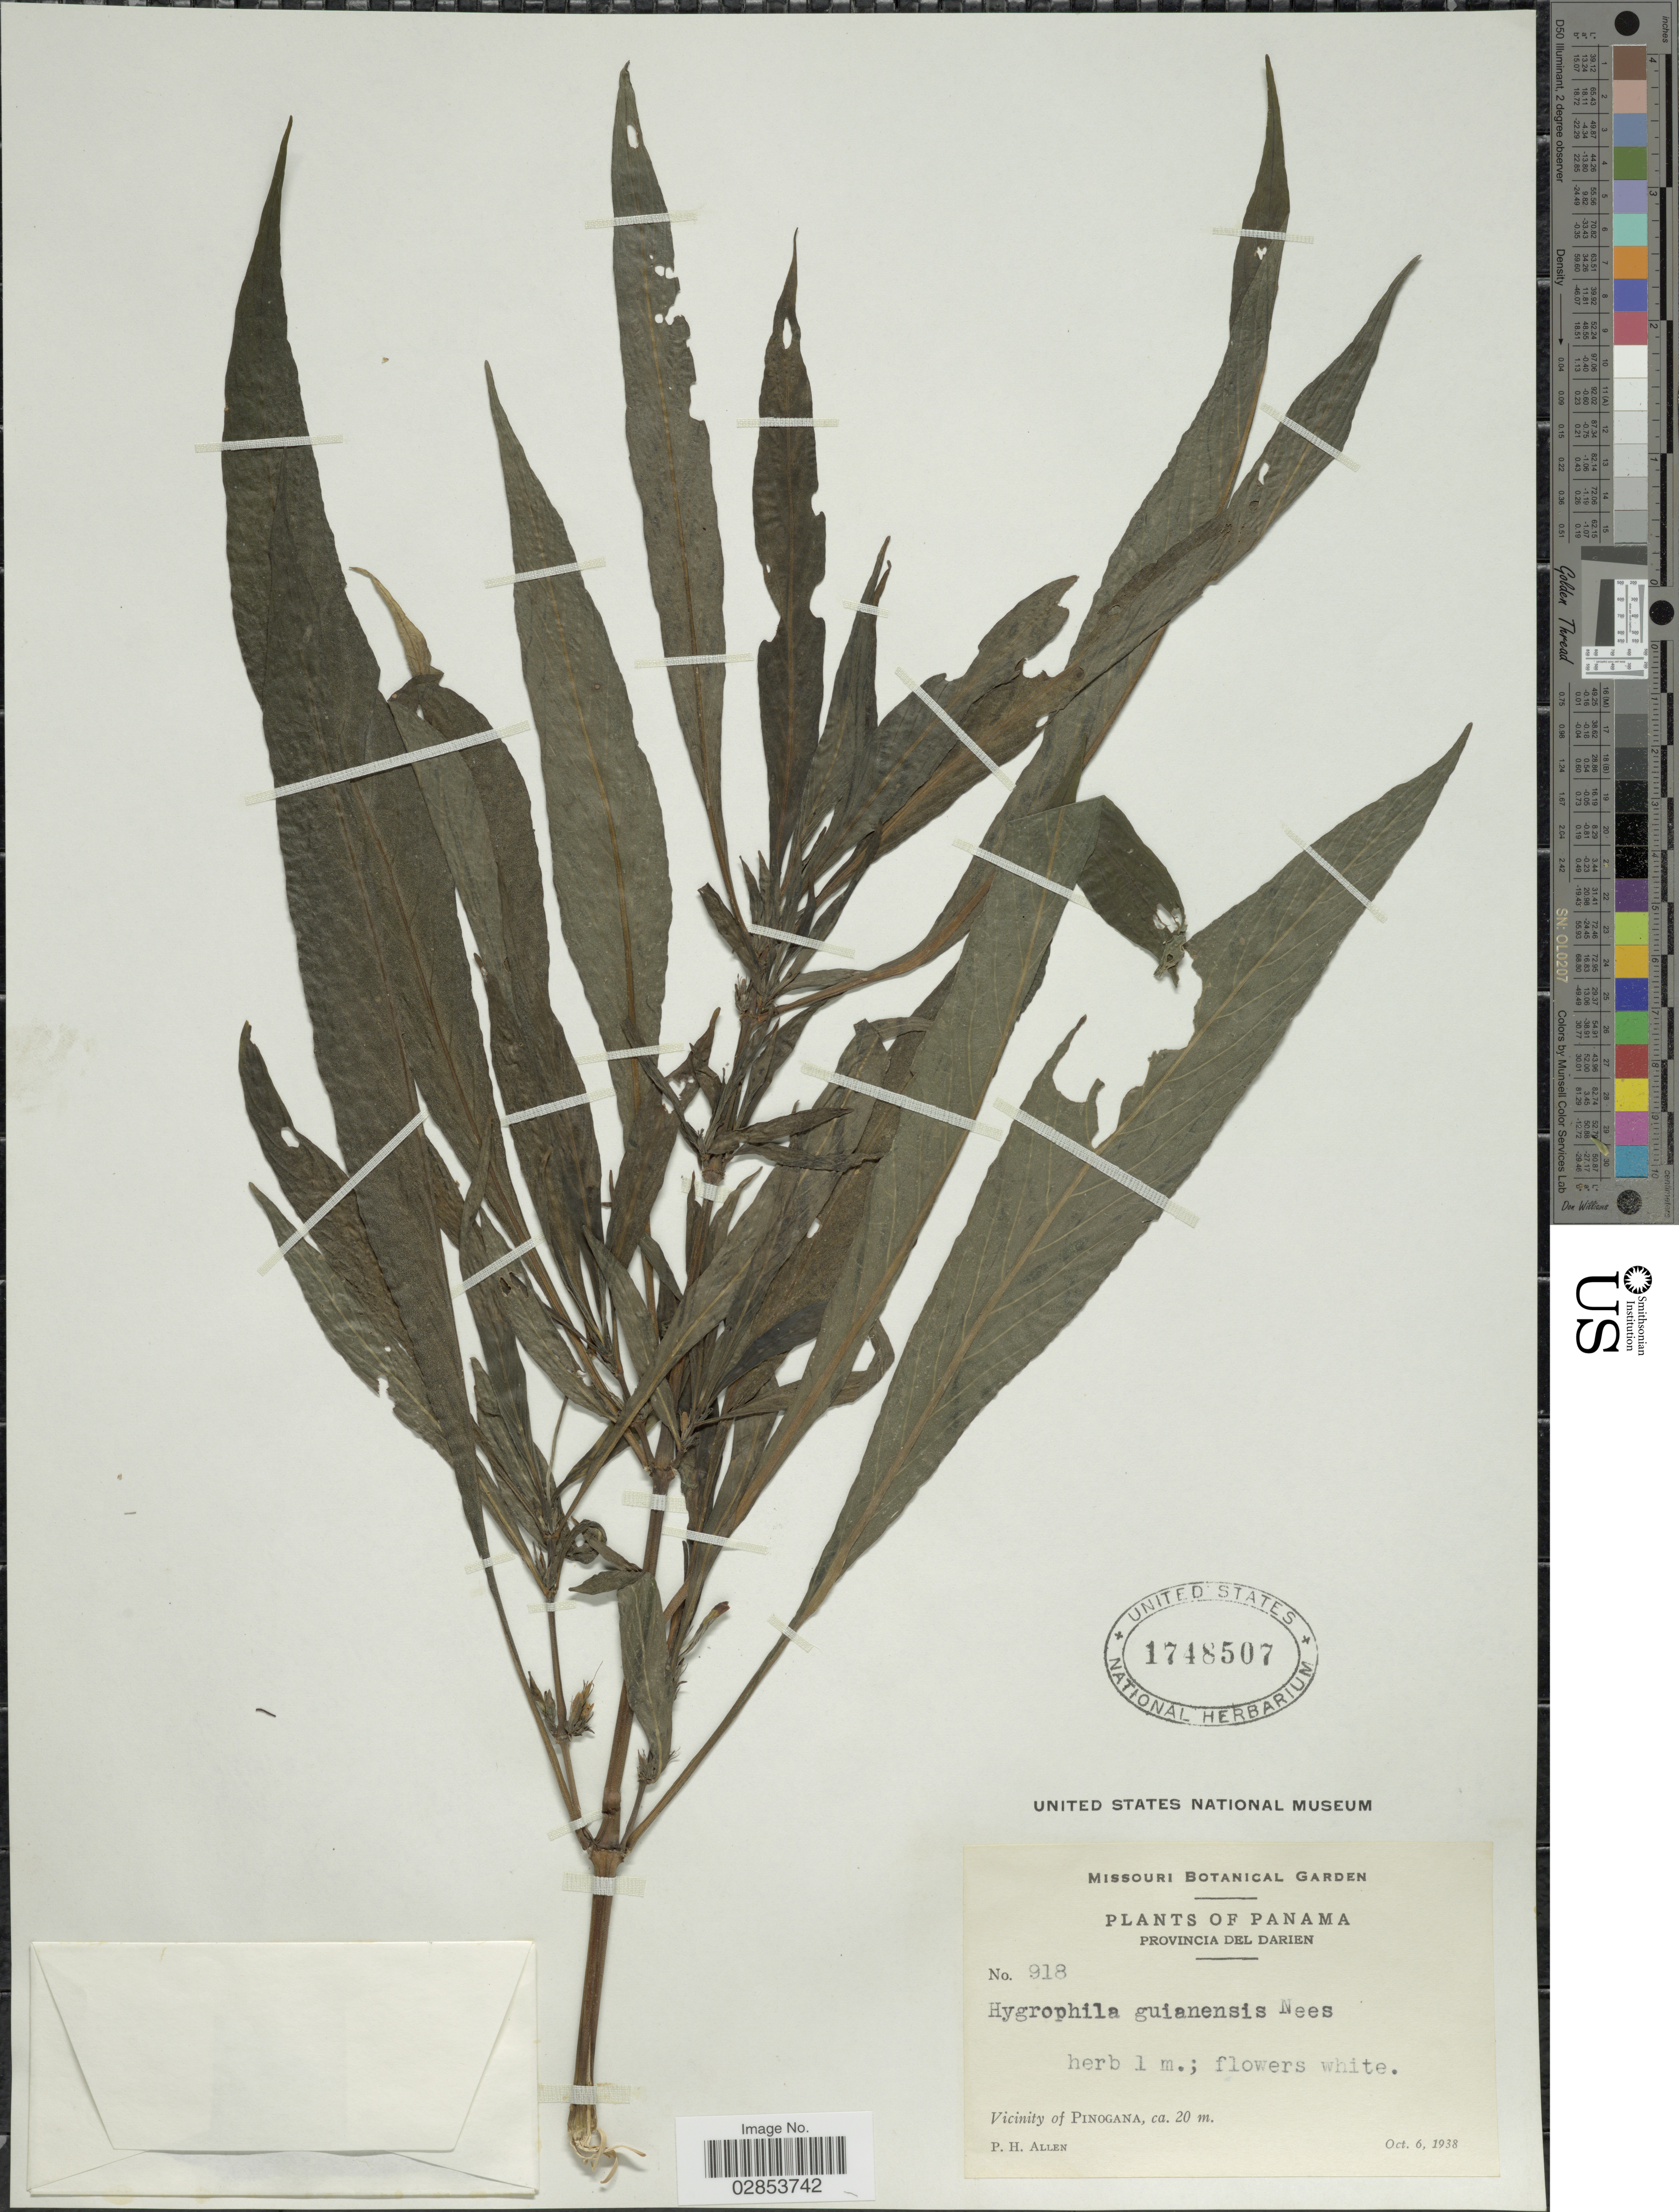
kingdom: Plantae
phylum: Tracheophyta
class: Magnoliopsida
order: Lamiales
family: Acanthaceae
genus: Hygrophila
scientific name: Hygrophila costata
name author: Nees & T. Nees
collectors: P. H. Allen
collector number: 918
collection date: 1938-10-06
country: Panama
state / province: Darién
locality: Provincia del Darien, Vicinity of Pinogana.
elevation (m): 20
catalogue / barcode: US 1748507